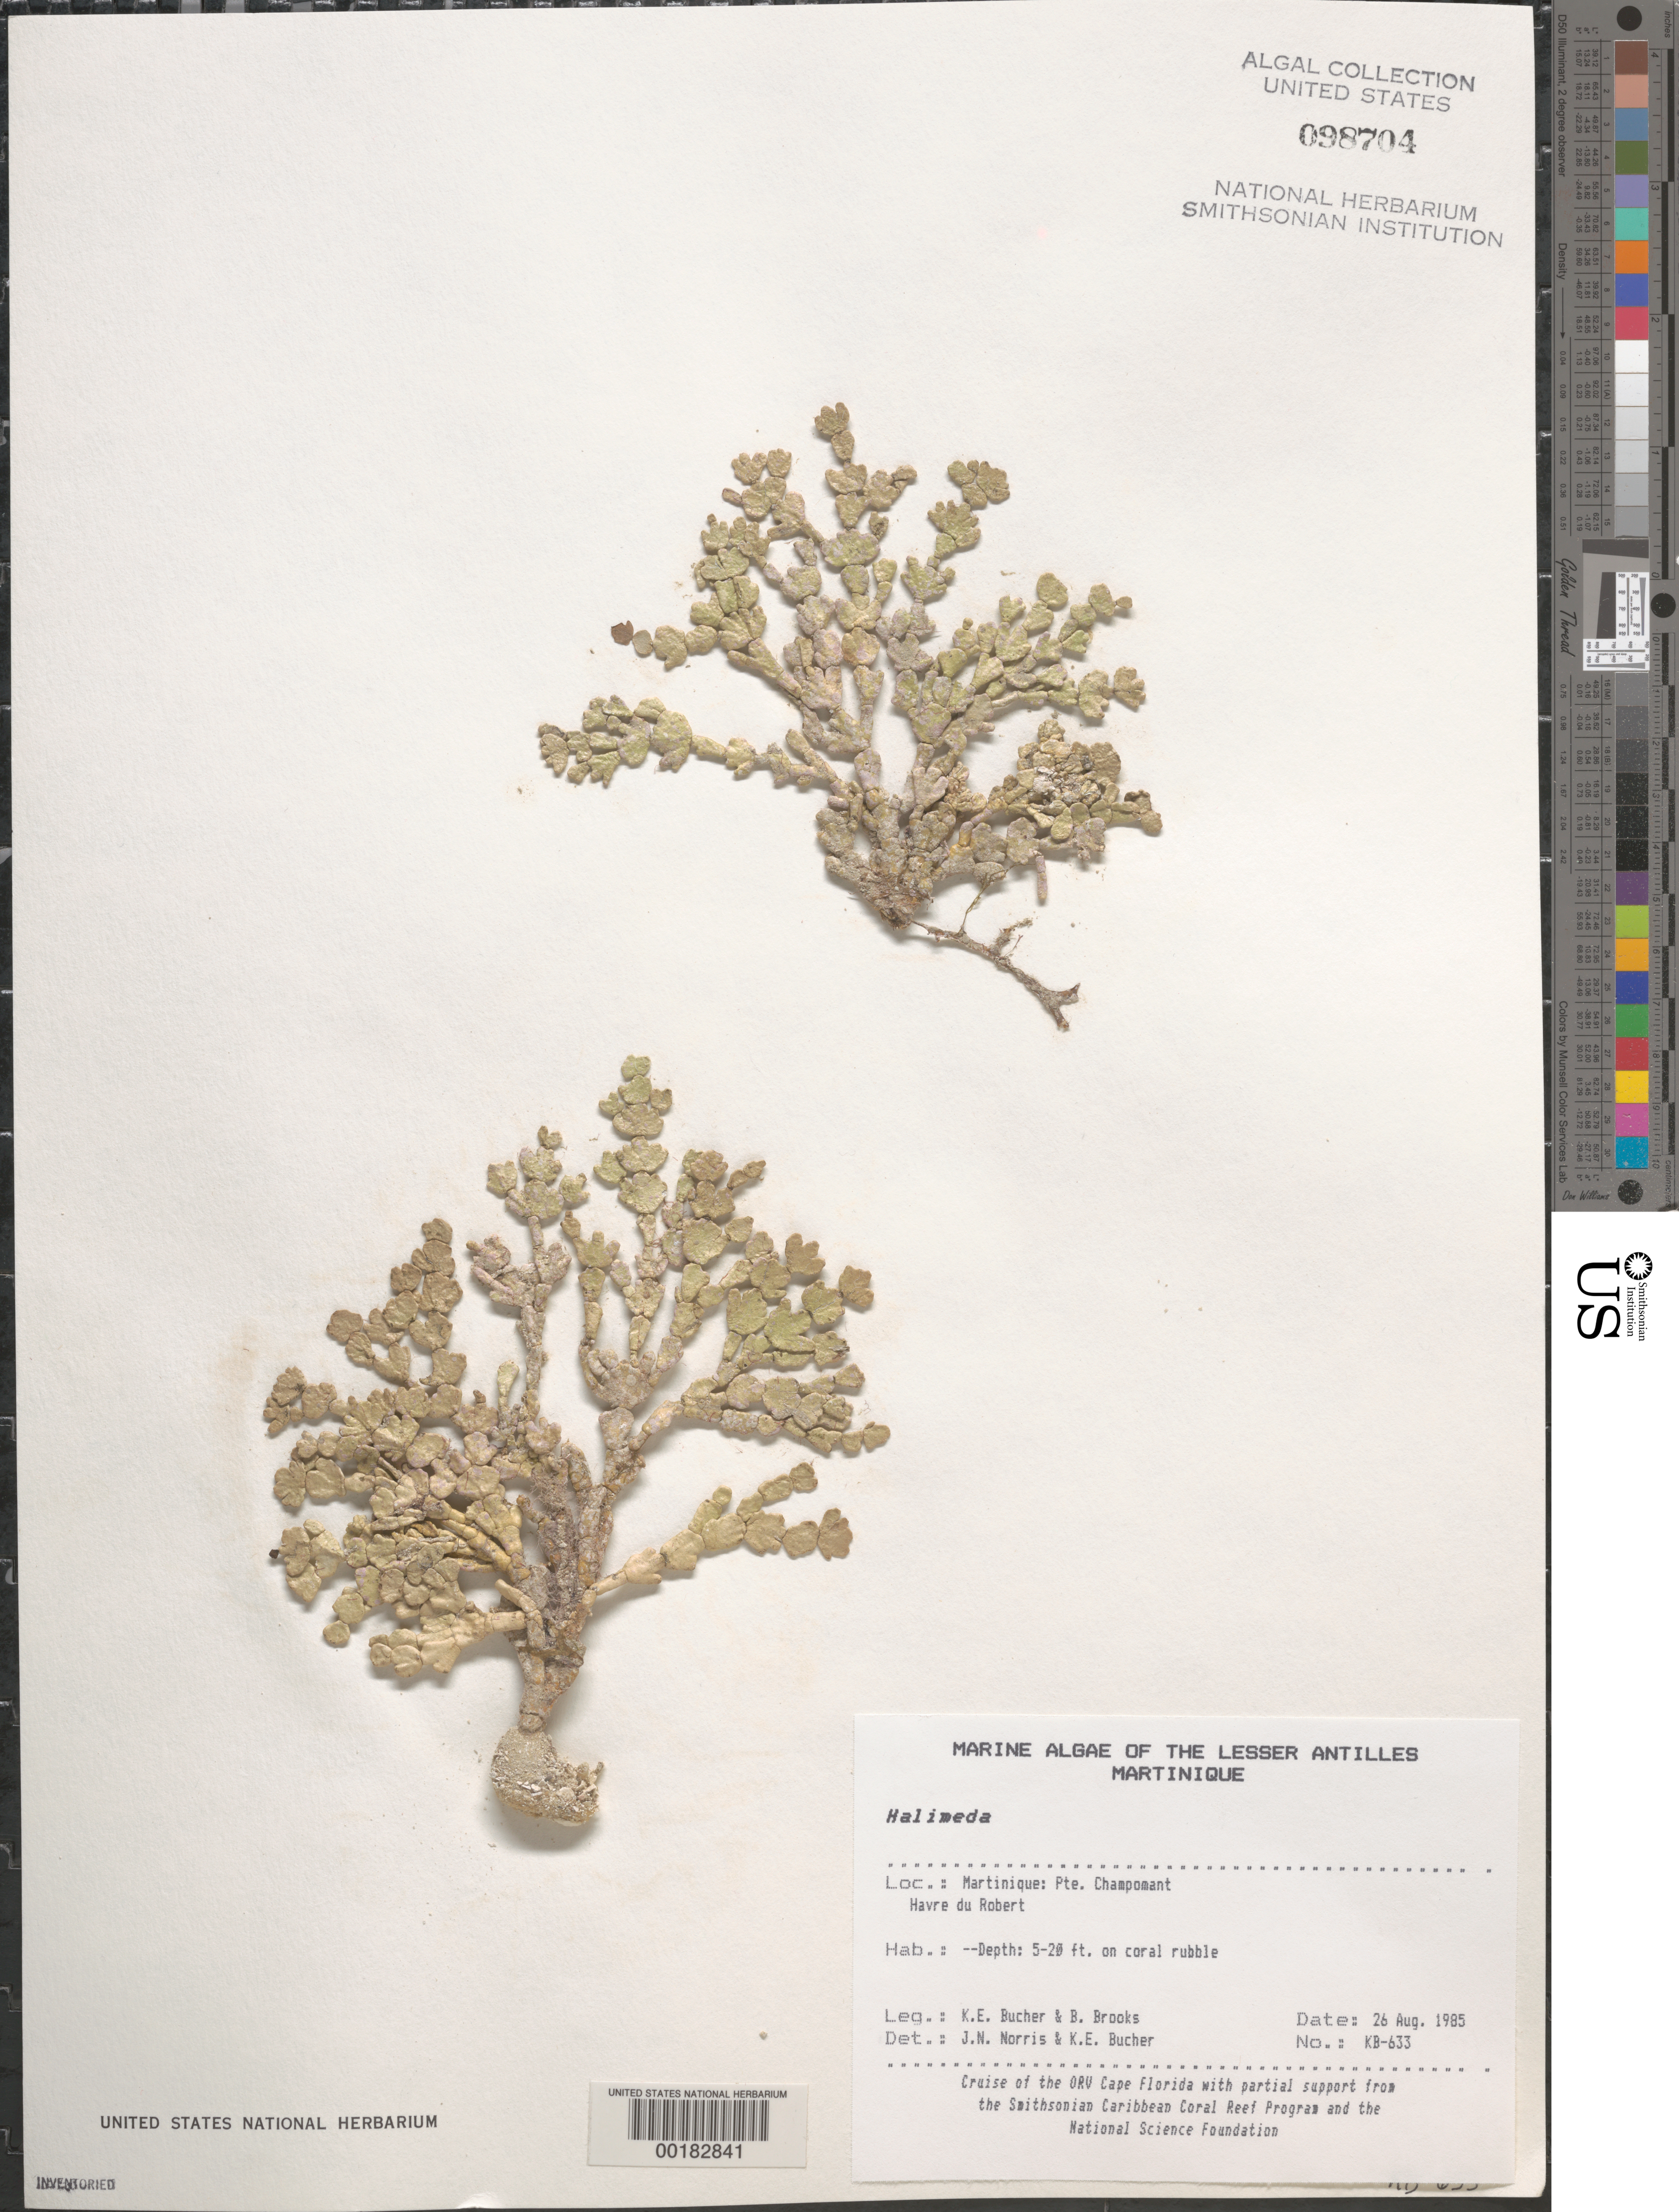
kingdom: Plantae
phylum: Chlorophyta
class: Ulvophyceae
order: Bryopsidales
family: Halimedaceae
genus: Halimeda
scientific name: Halimeda sp.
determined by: Norris, J. N.; Bucher, K. E.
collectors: K. E. Bucher & B. Brooks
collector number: Kb-633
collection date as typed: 26 Aug 1985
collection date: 1985-08-26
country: Martinique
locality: Pointe Champonant, Havre du Robert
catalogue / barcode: US 98704